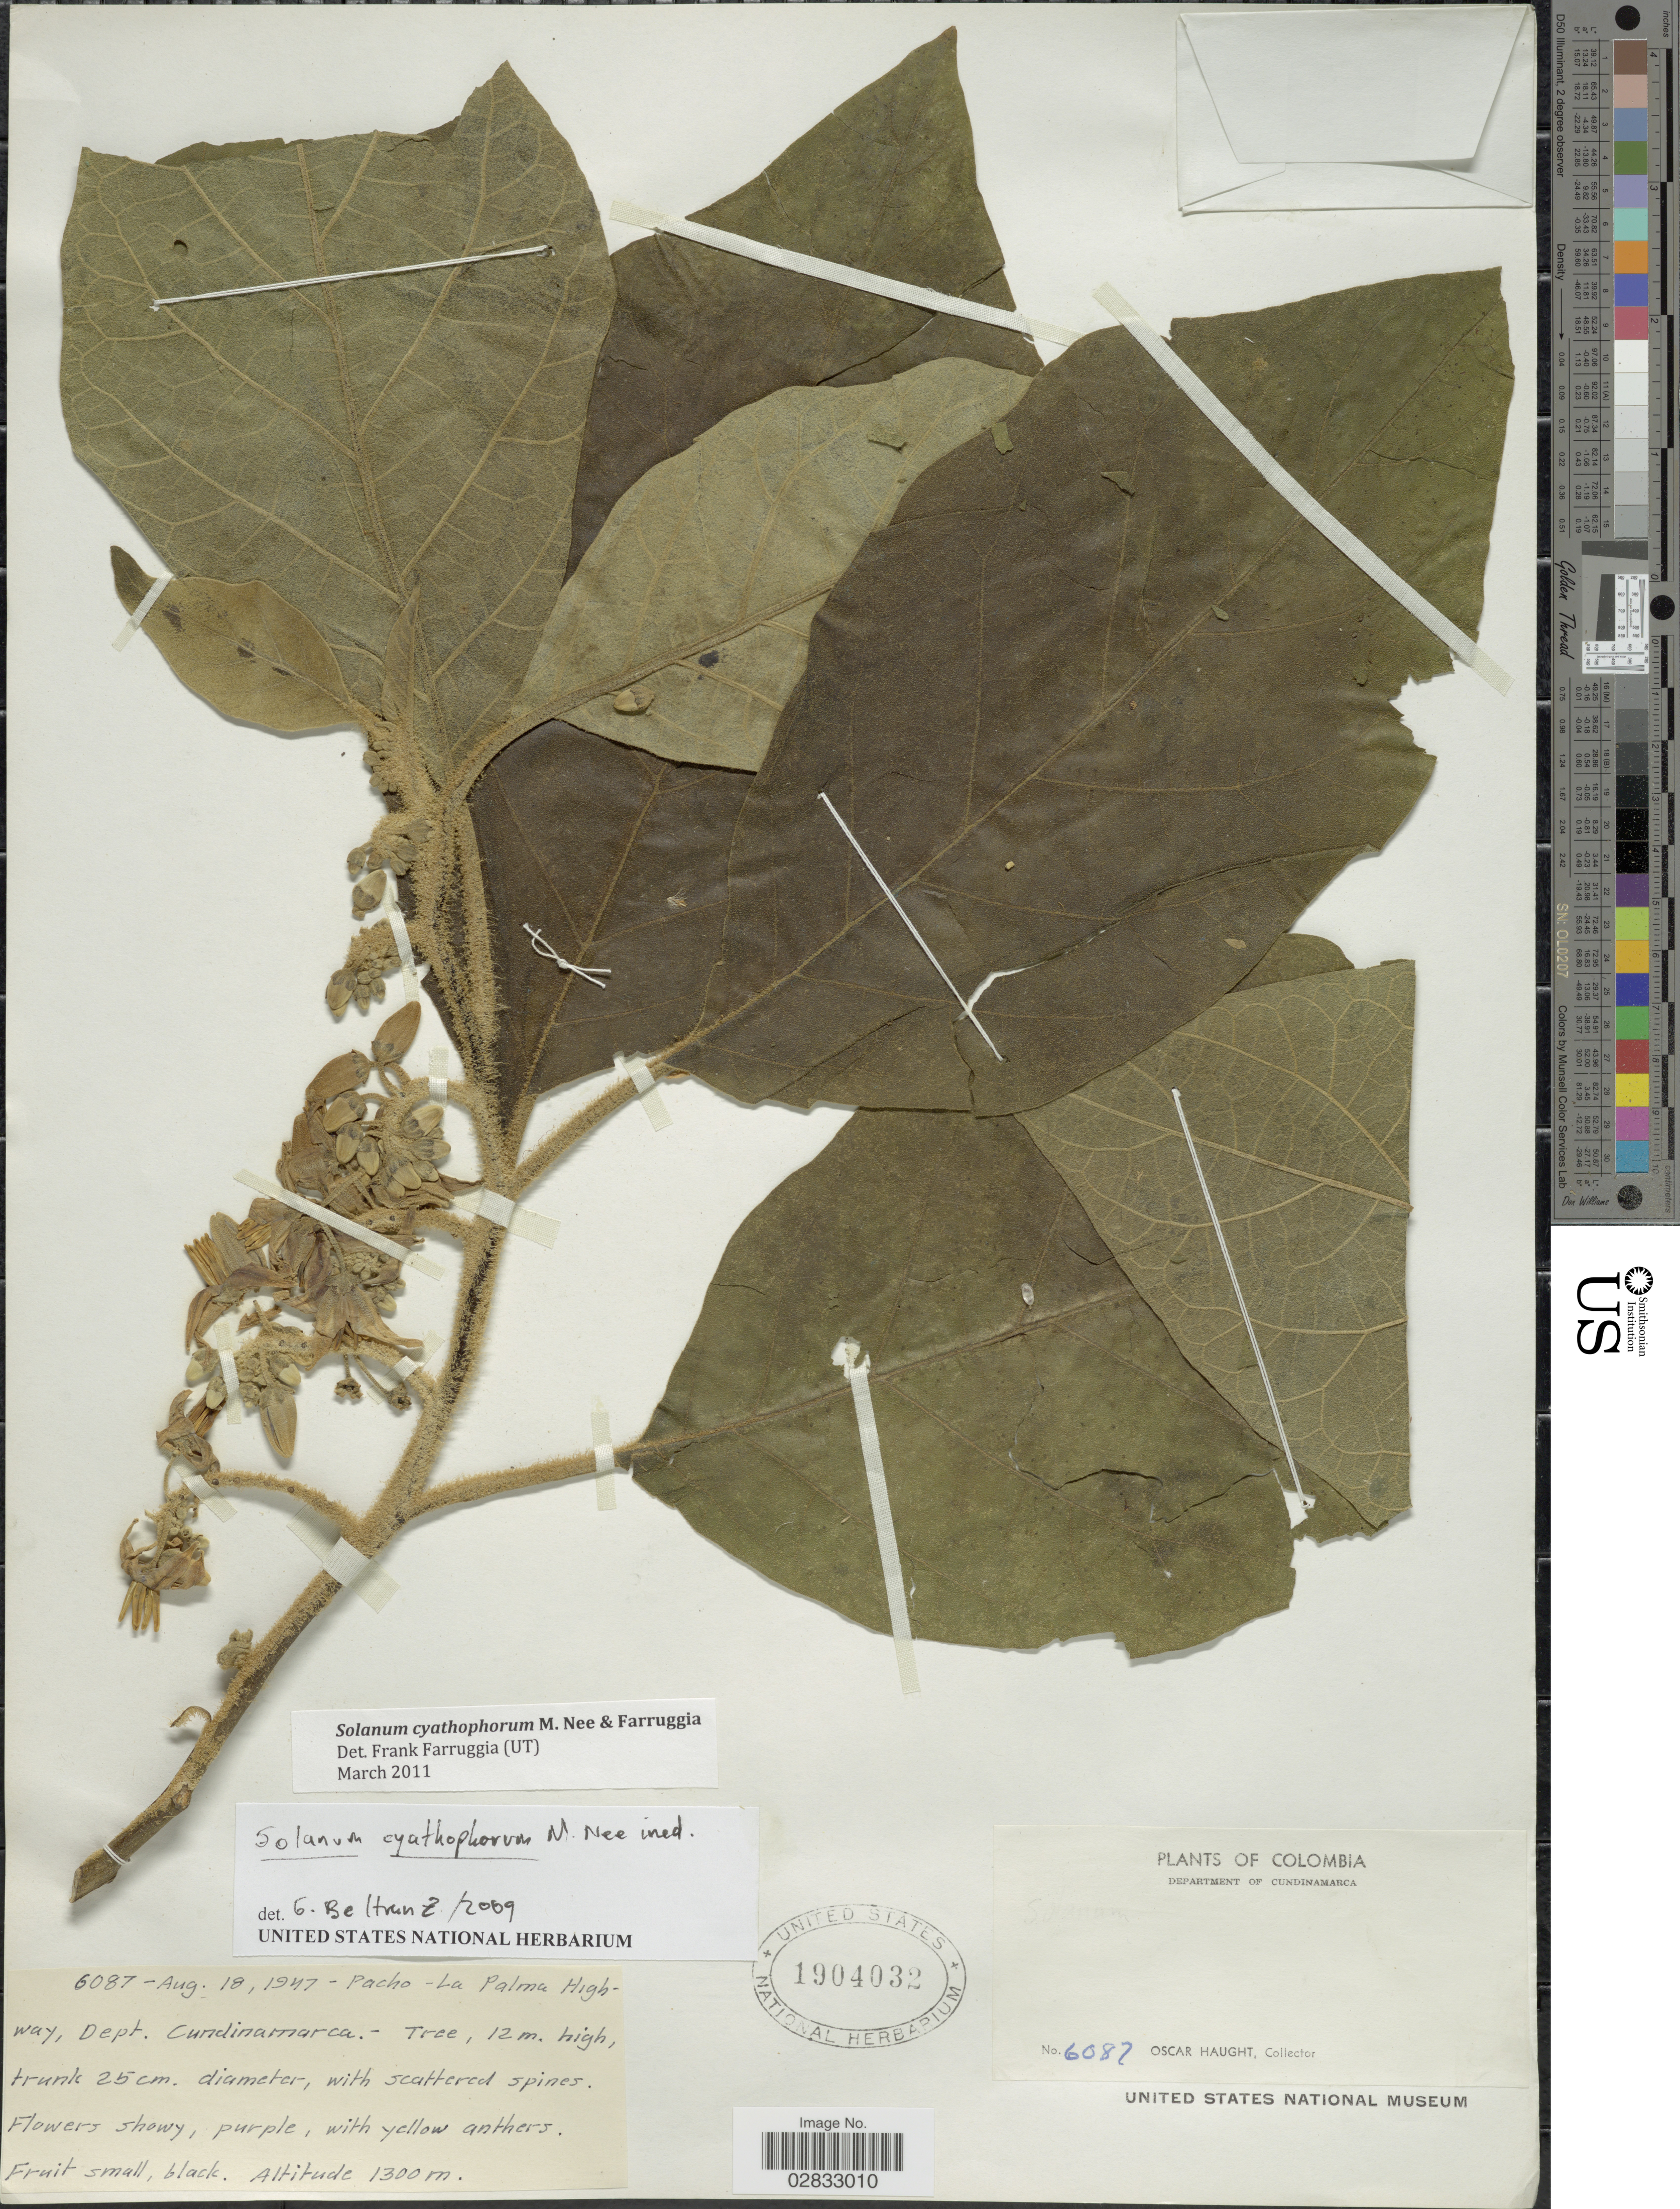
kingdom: Plantae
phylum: Tracheophyta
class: Magnoliopsida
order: Solanales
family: Solanaceae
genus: Solanum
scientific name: Solanum cyathophorum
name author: M. Nee & Farruggia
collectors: O. Haught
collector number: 6087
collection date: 1947-08-18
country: Colombia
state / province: Cundinamarca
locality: Pacho - La Palma Highway Dept. Cundinamarca.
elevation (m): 1300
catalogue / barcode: US 1904032